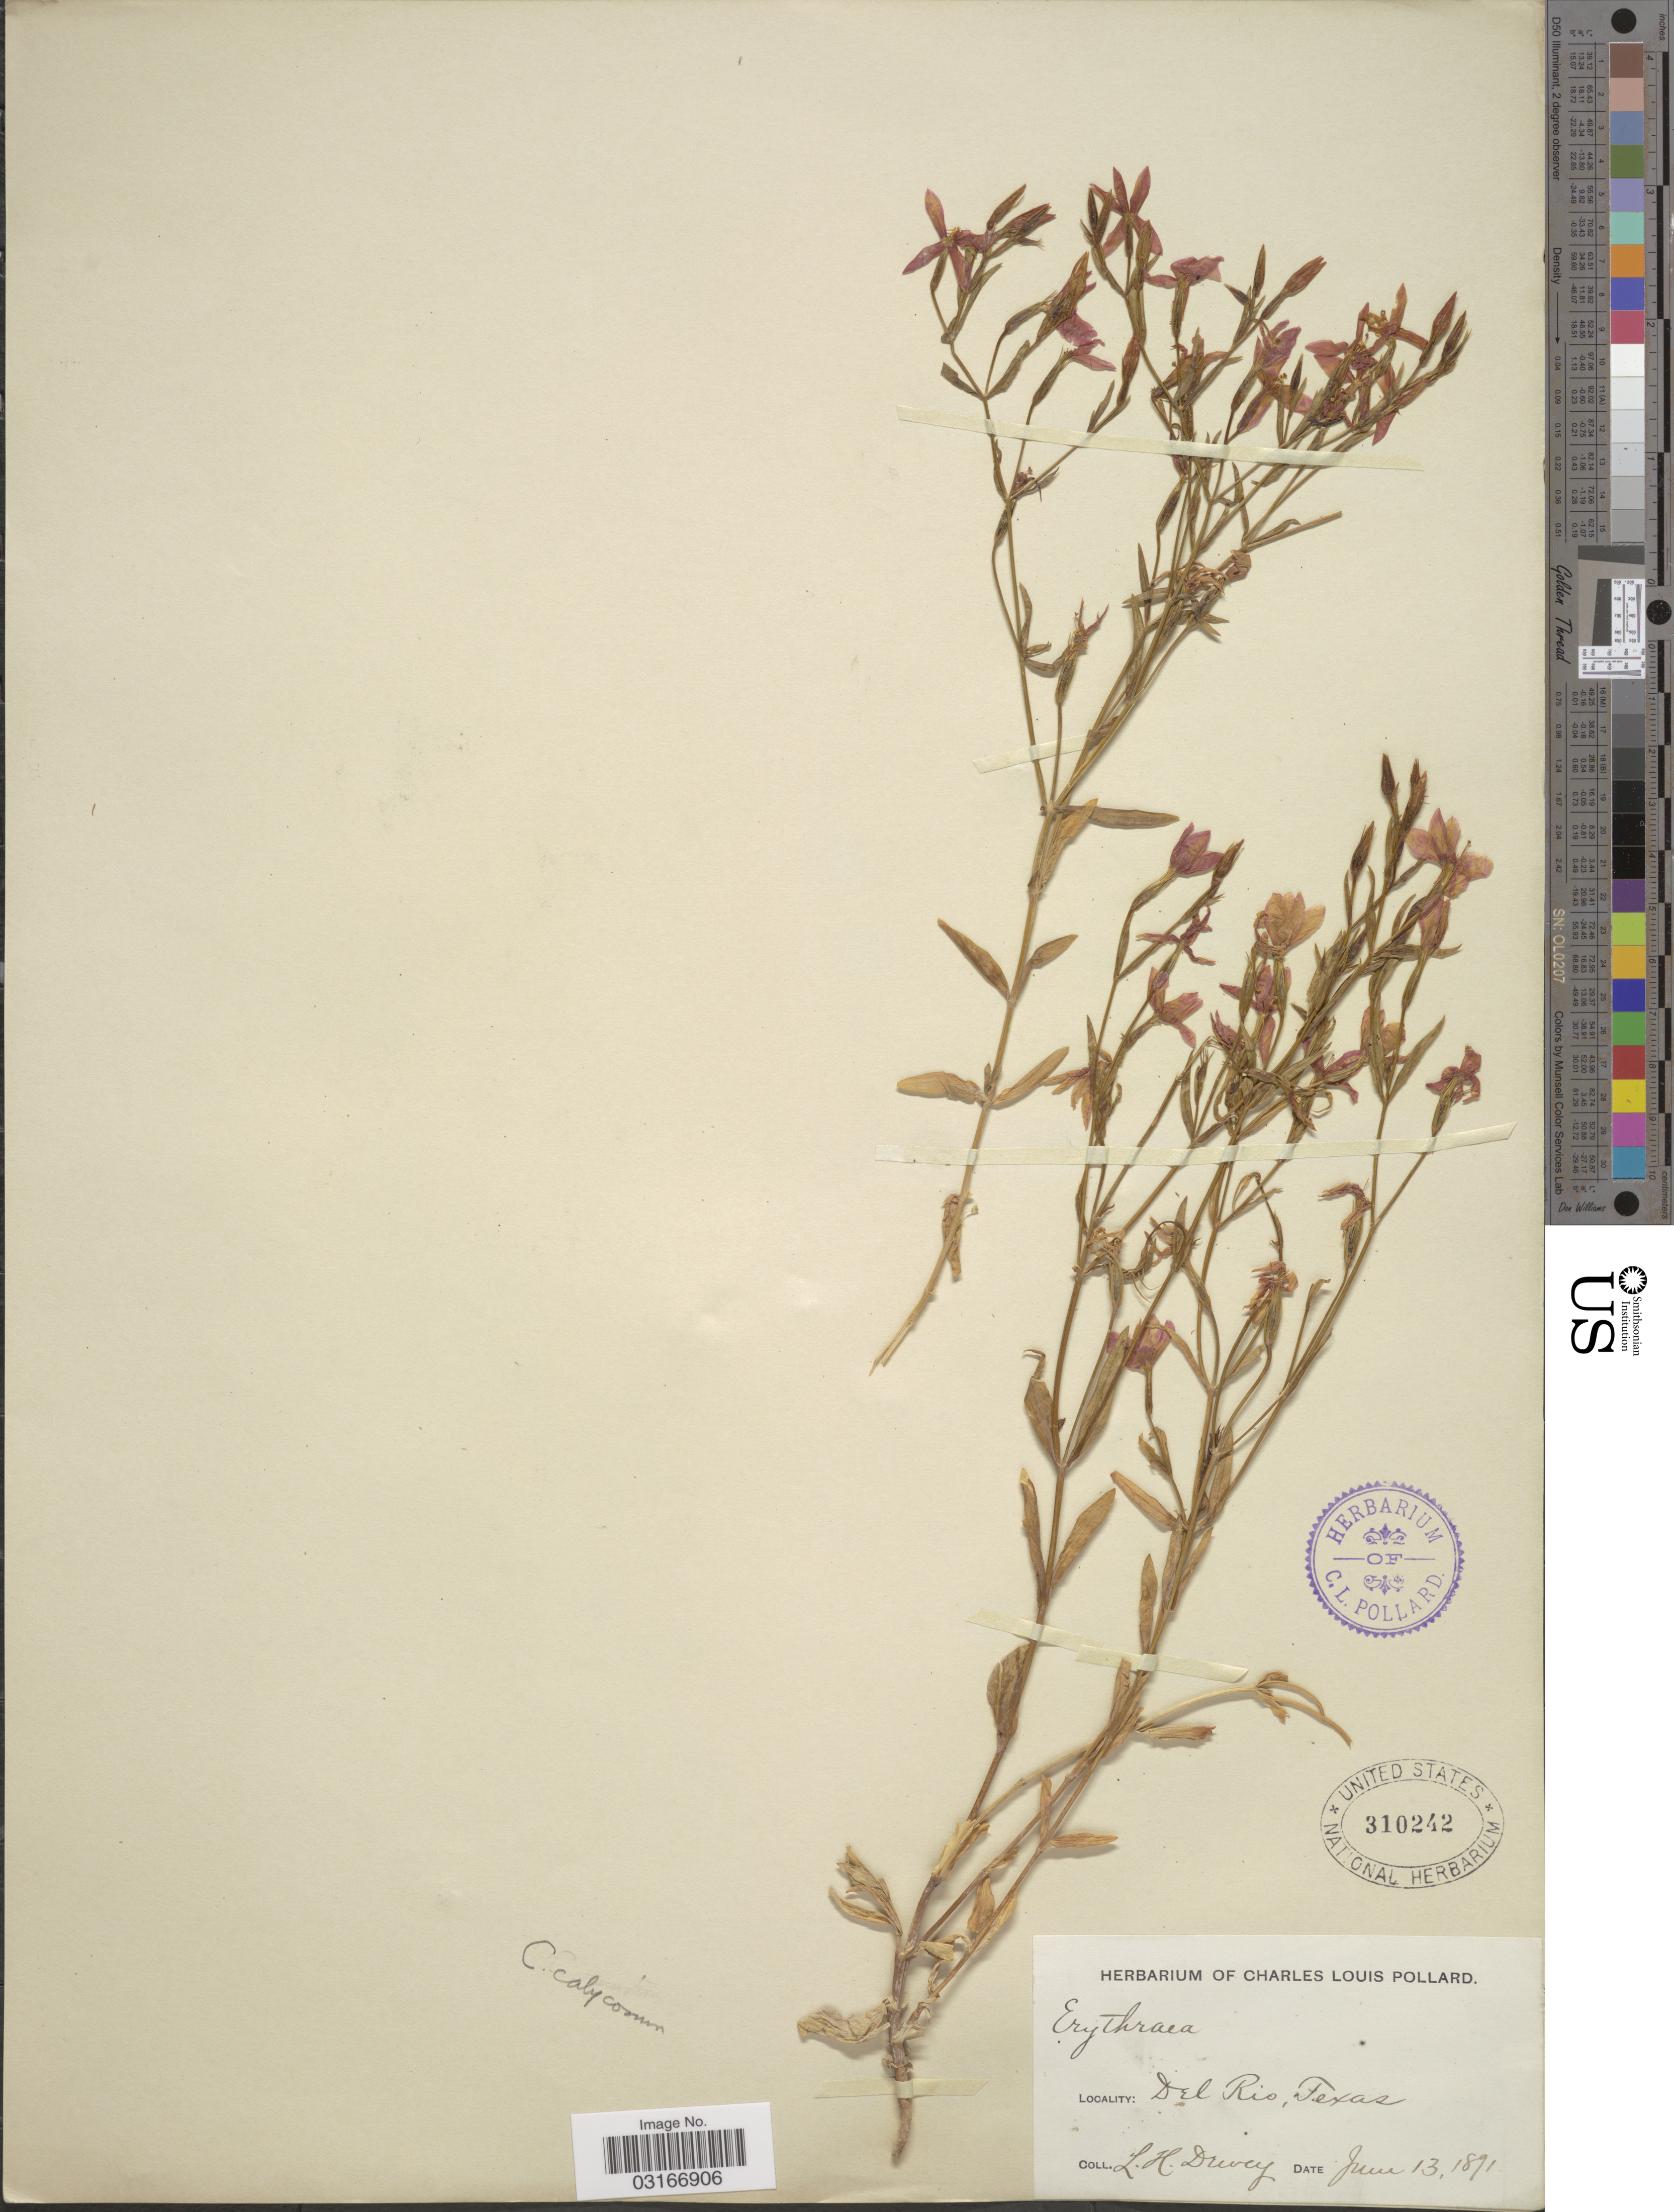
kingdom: Plantae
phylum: Tracheophyta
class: Magnoliopsida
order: Gentianales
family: Gentianaceae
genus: Centaurium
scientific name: Centaurium calycosum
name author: (Buckley) Buckley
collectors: L. H. Dewey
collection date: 1891-06-13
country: United States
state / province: Texas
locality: Del Rio.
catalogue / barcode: US 310242